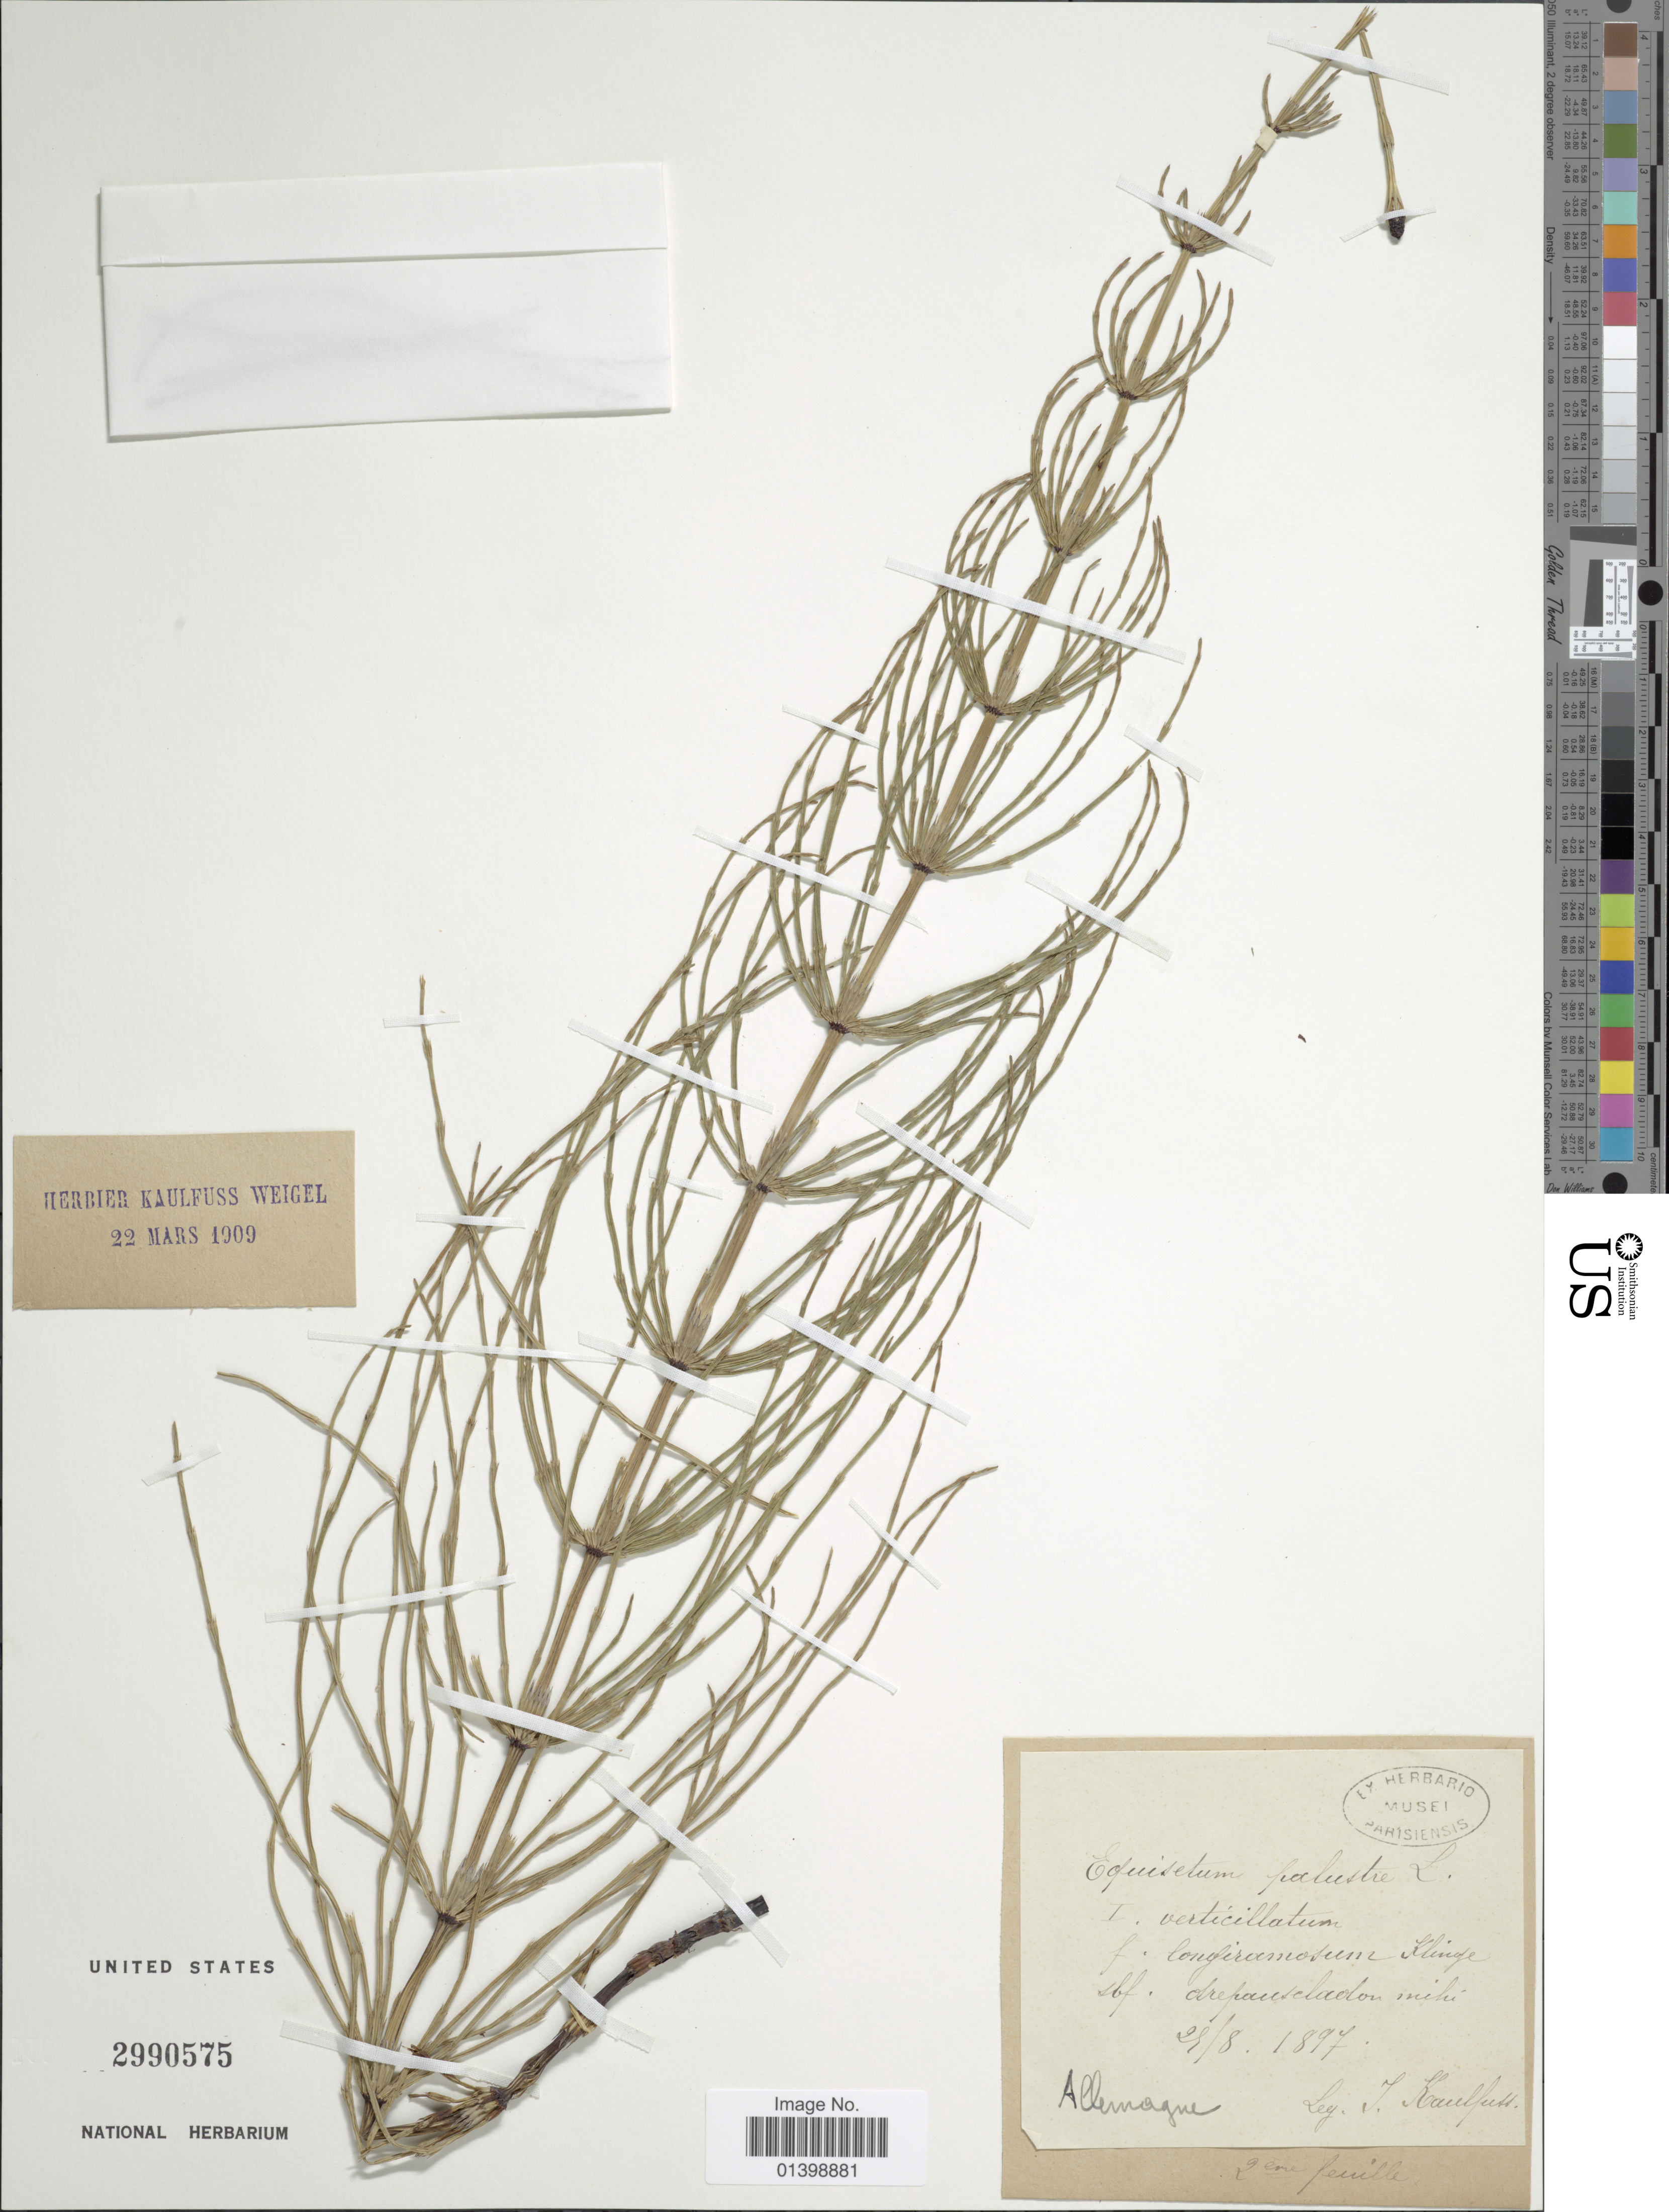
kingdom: Plantae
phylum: Tracheophyta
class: Polypodiopsida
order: Equisetales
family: Equisetaceae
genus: Equisetum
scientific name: Equisetum palustre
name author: L.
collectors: J. S. Kaulfuss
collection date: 1897-08-29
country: Germany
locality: Allemagne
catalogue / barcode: US 2990575